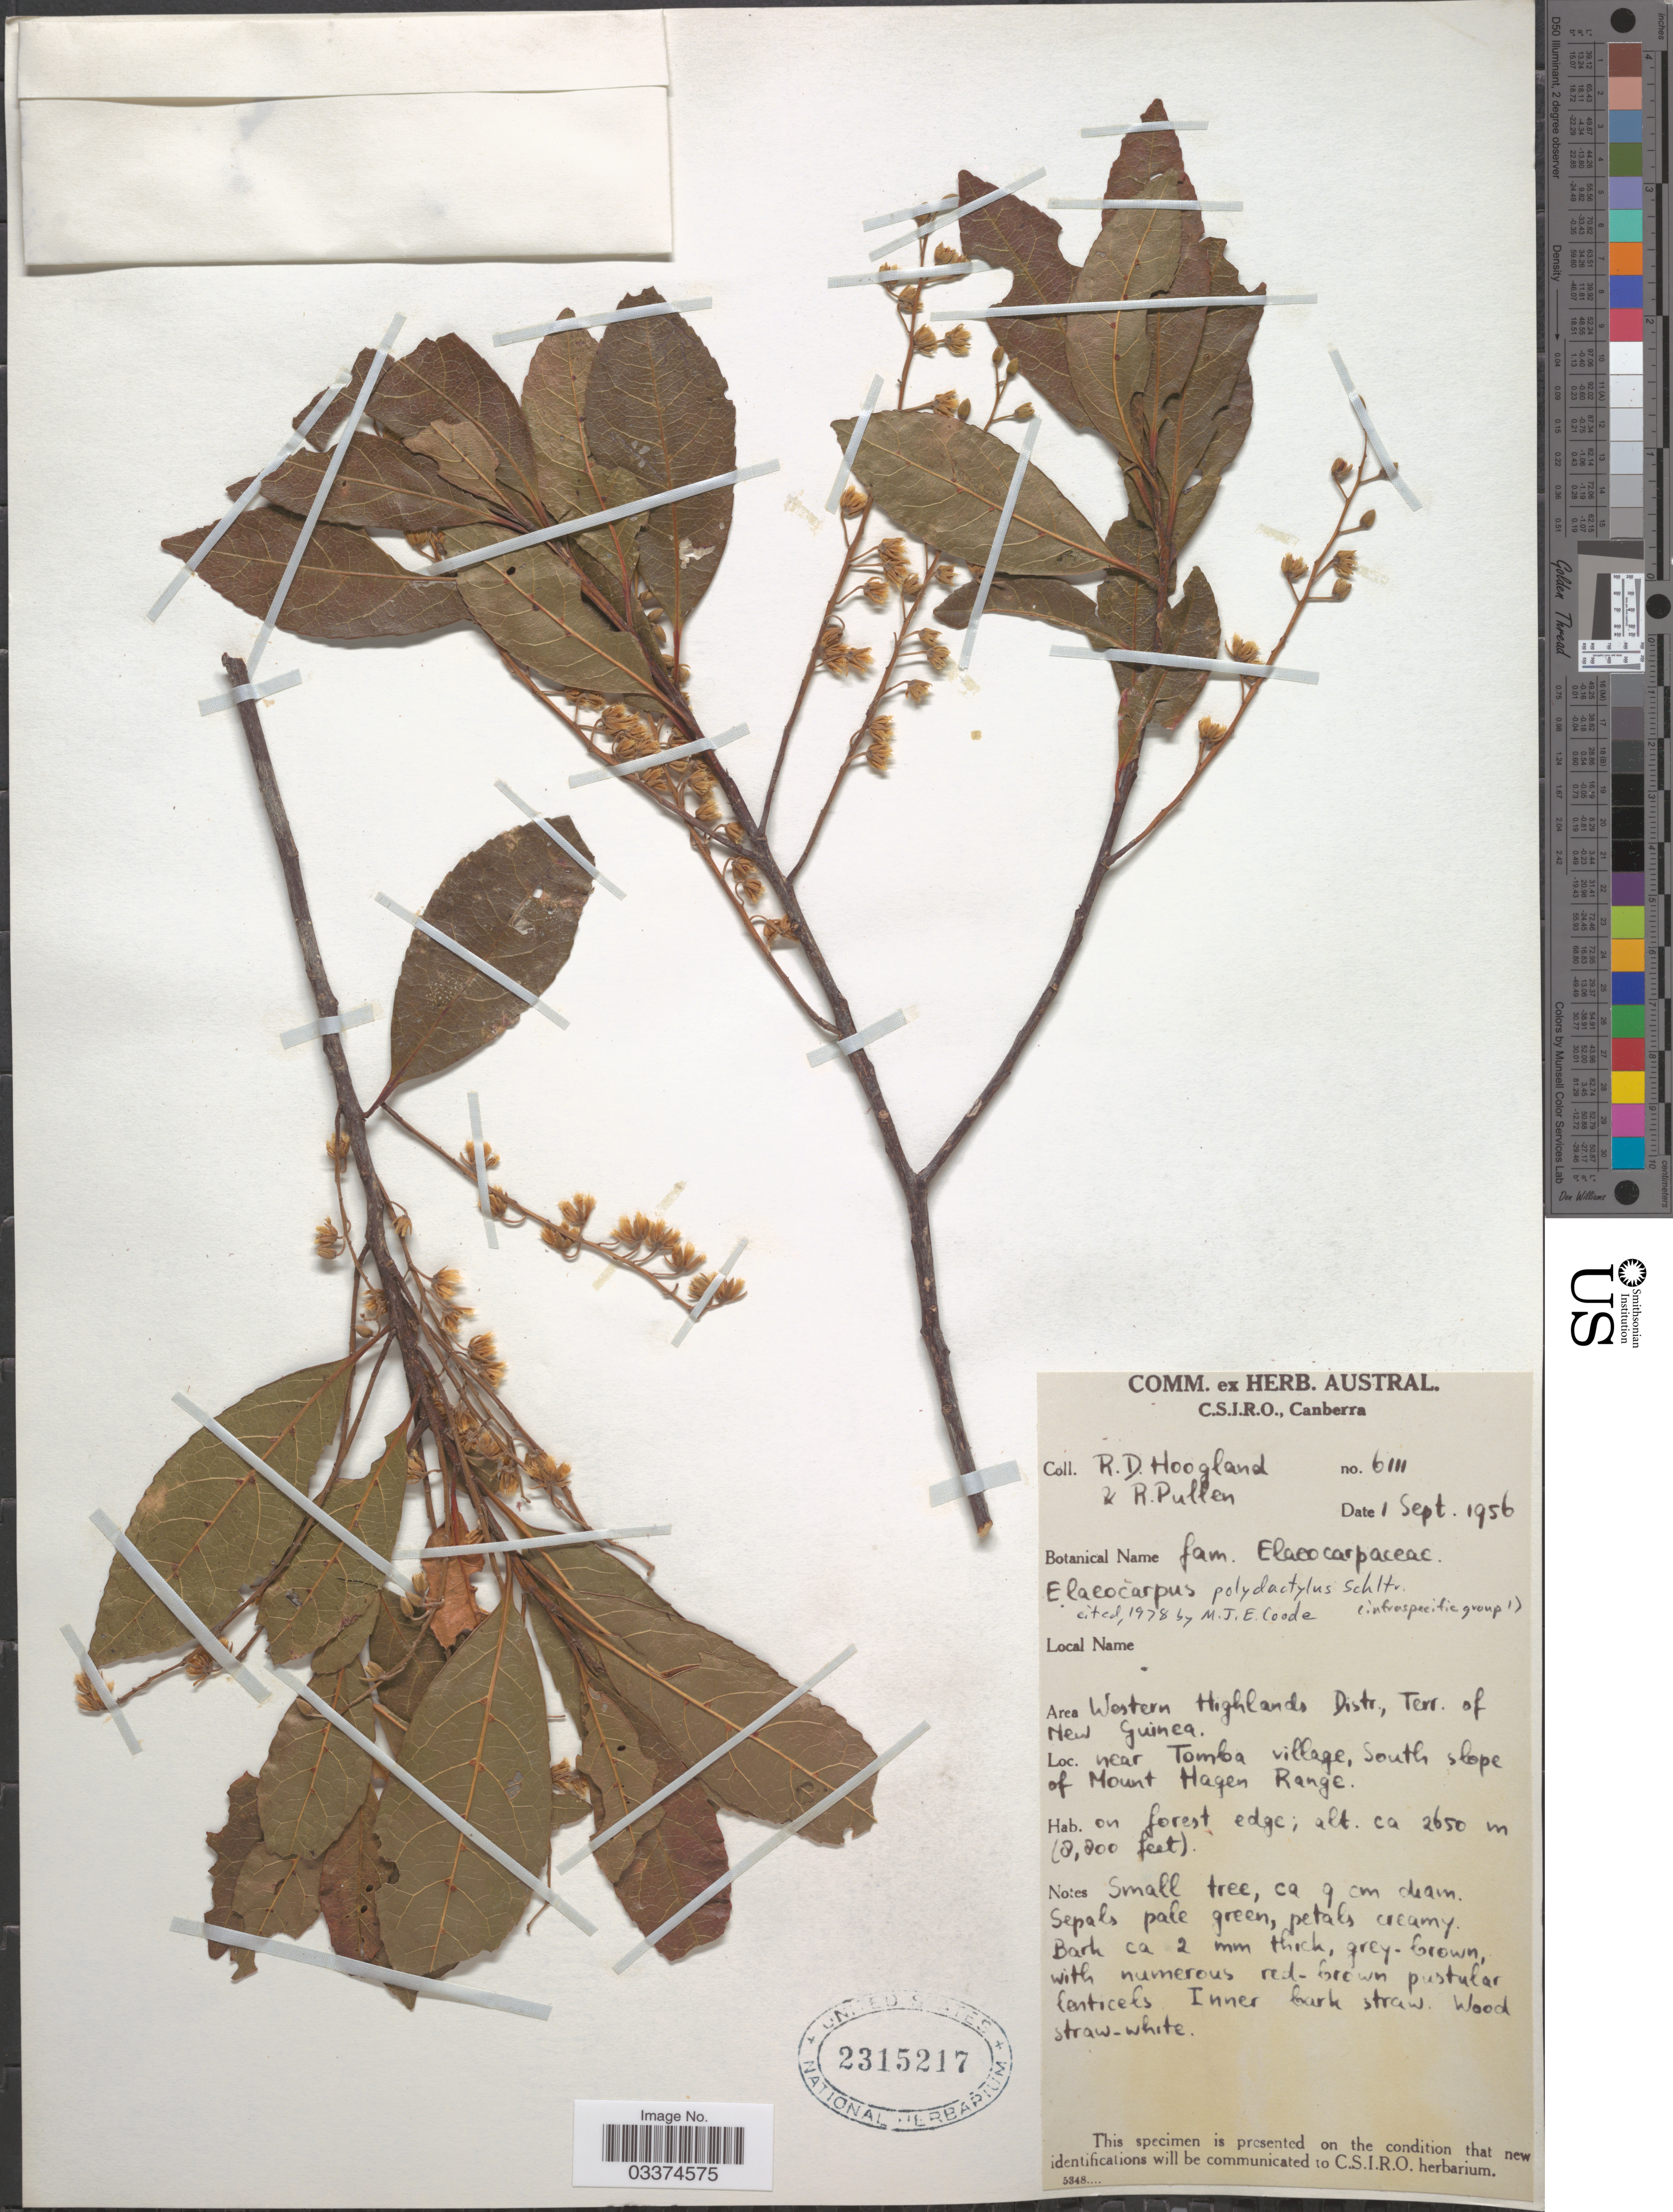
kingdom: Plantae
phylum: Tracheophyta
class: Magnoliopsida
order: Oxalidales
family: Elaeocarpaceae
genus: Elaeocarpus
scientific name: Elaeocarpus polydactylus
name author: Schltr.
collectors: R. D. Hoogland & R. Pullen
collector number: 6111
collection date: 1956-09-01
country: Papua New Guinea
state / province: Western Highlands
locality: Area Western Highlands Distr., Terr. of New Guinea, near Tomba village, South slope of Mount Hagen Range.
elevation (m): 2650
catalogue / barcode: US 2315217